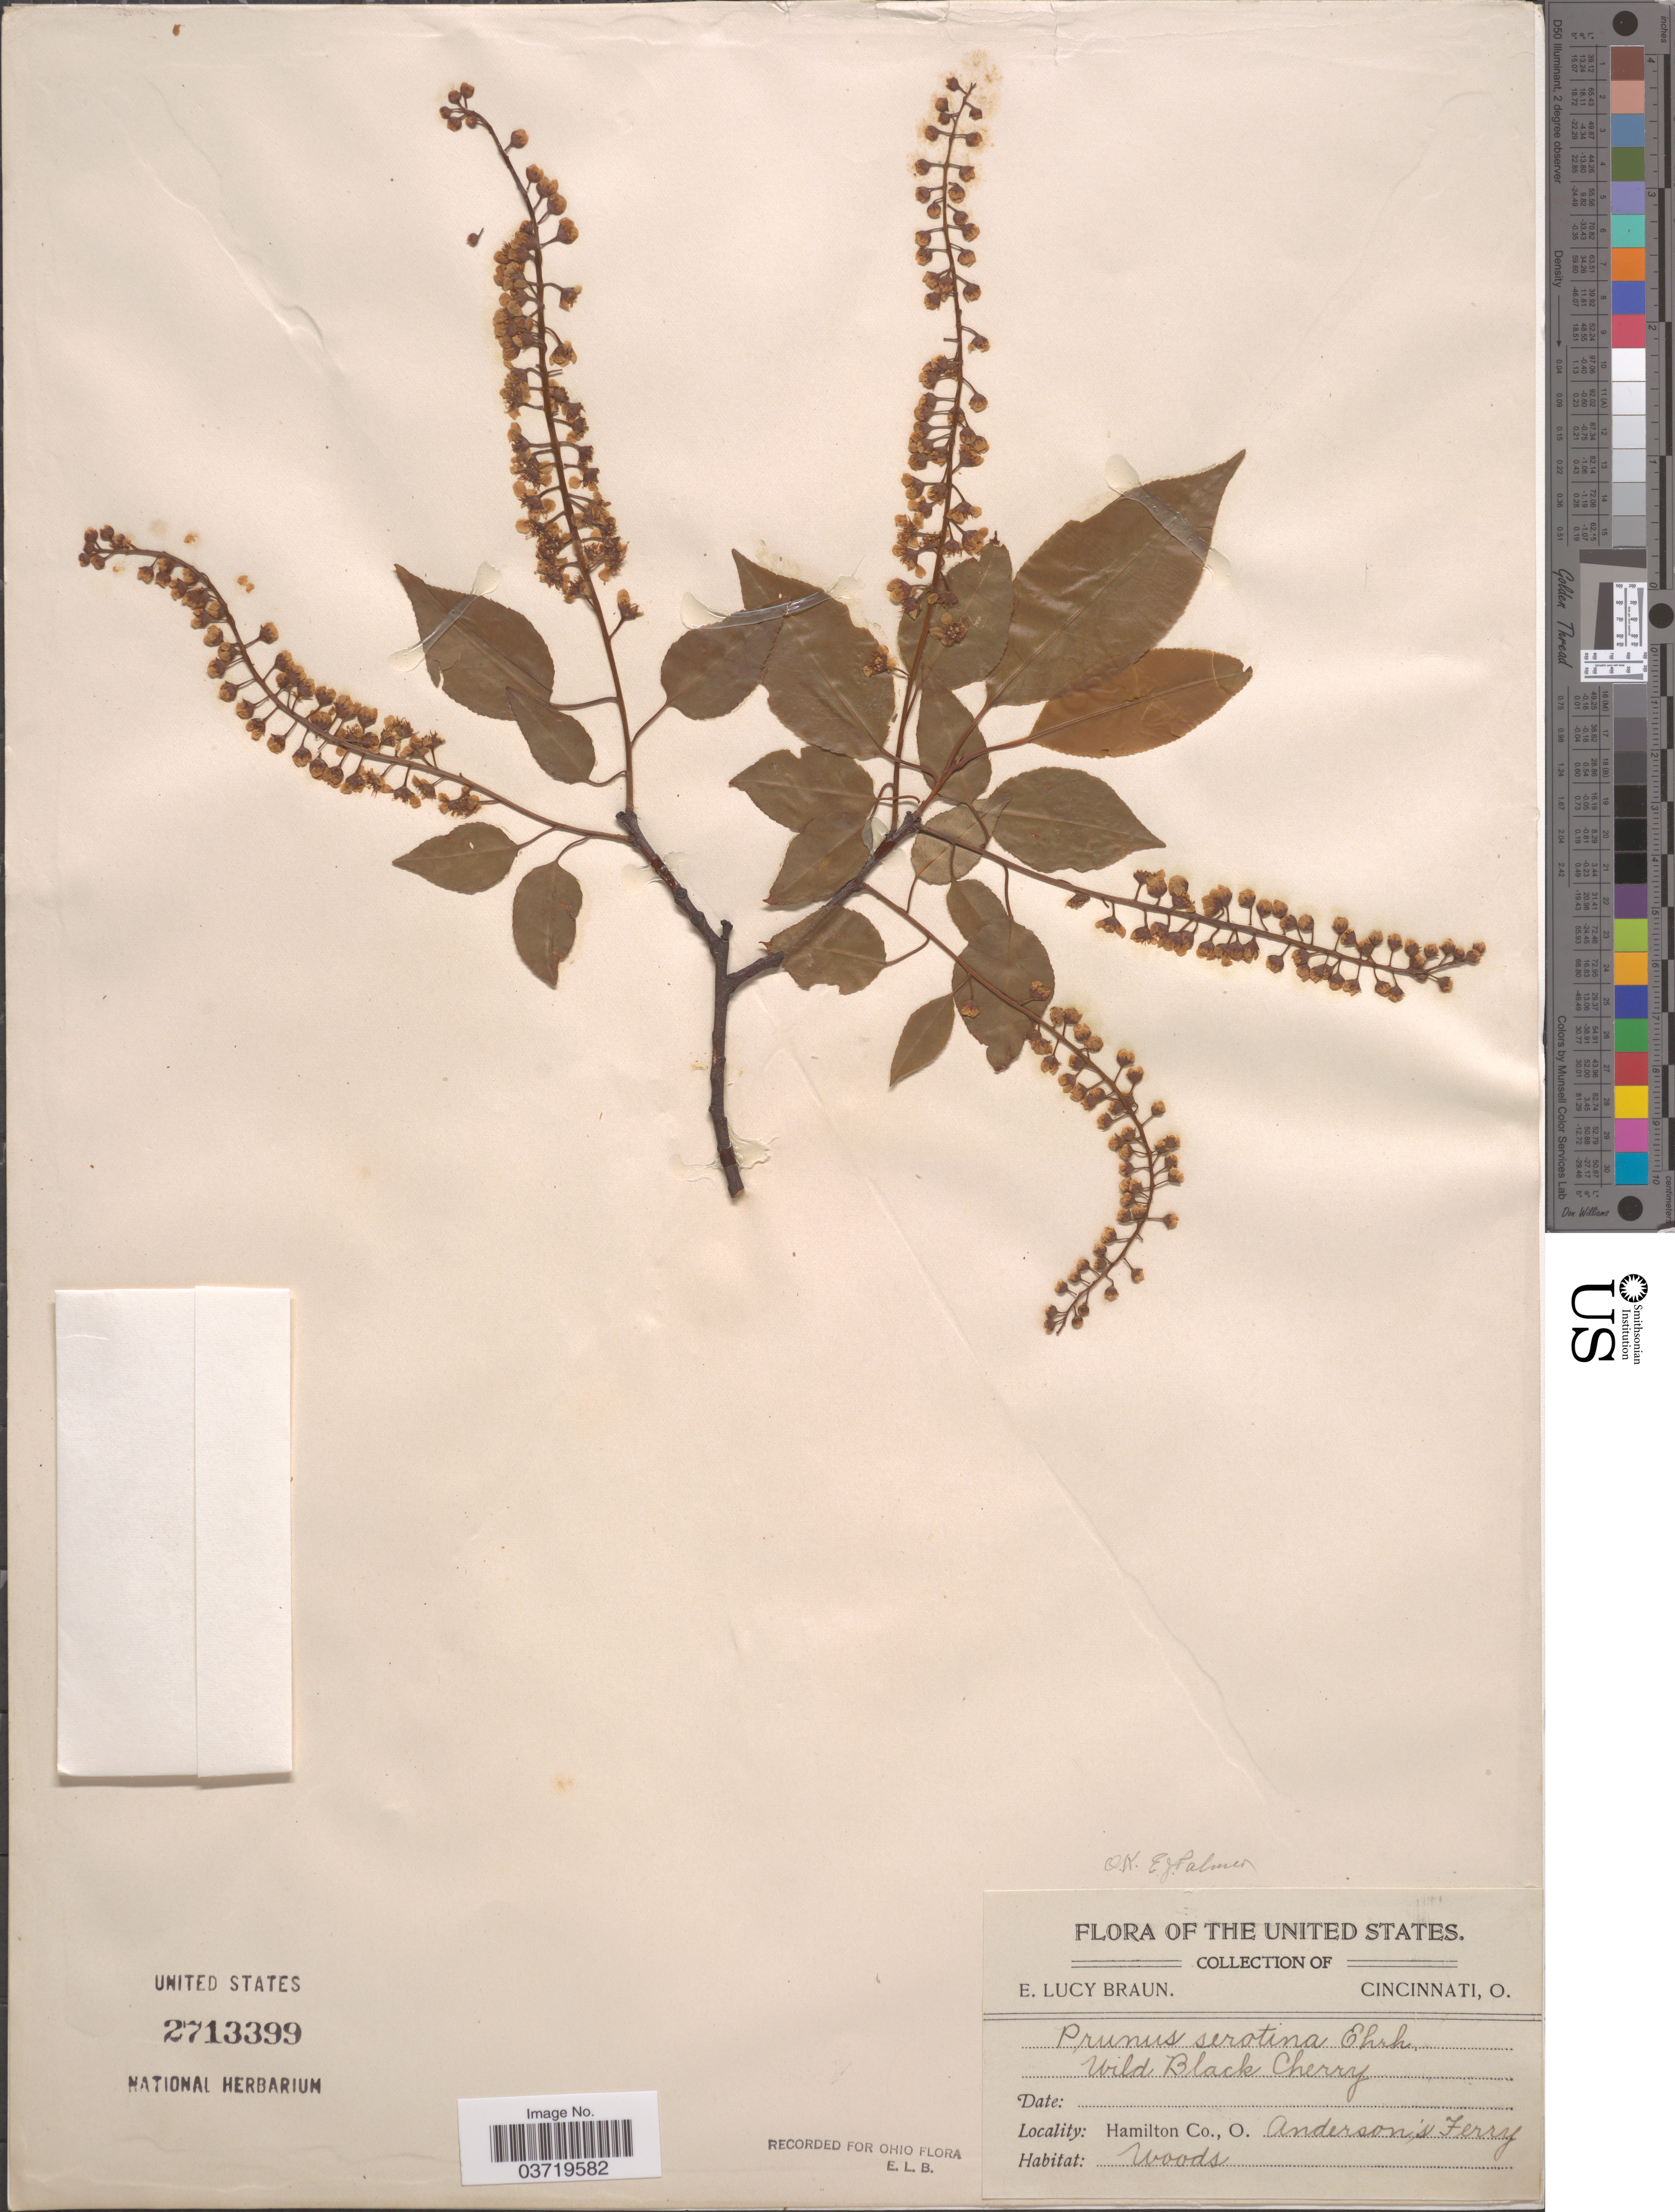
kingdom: Plantae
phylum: Tracheophyta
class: Magnoliopsida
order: Rosales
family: Rosaceae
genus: Prunus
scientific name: Prunus serotina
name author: Ehrh.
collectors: E. L. Braun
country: United States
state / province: Ohio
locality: Hamilton Co., Anderson's Ferry.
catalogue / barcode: US 2713399